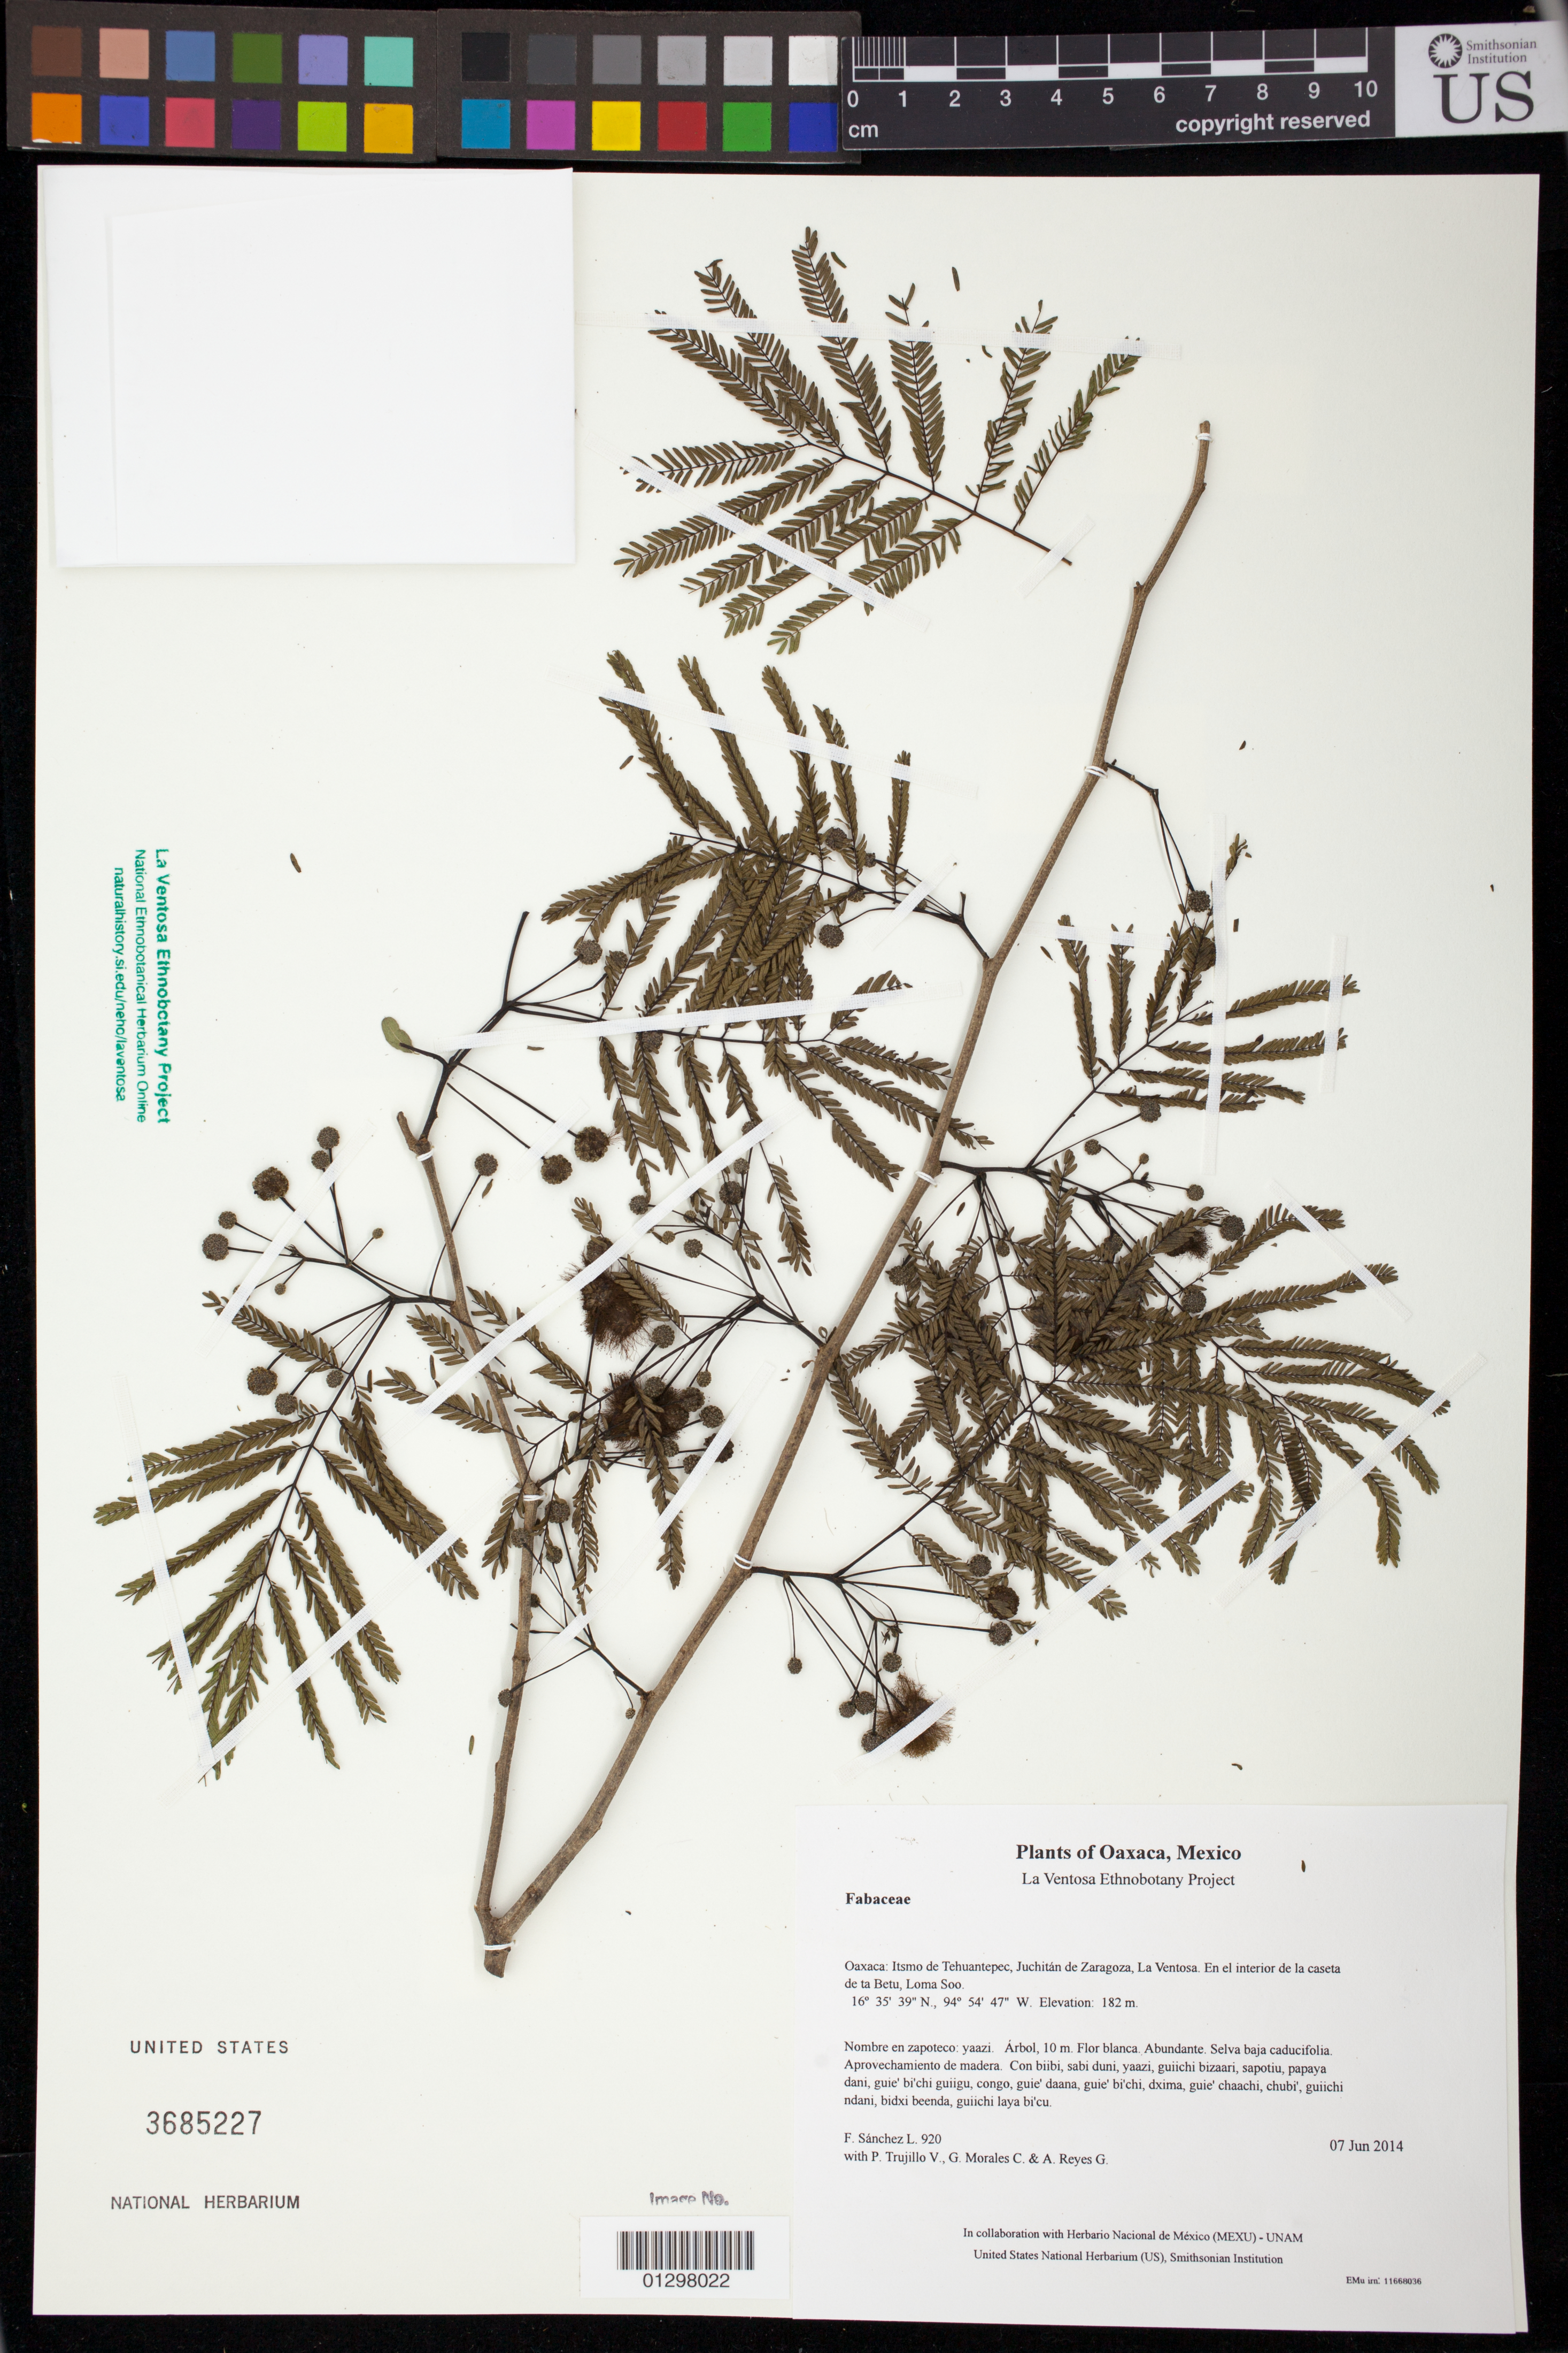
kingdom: Plantae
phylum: Tracheophyta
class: Magnoliopsida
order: Fabales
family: Fabaceae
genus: Lysiloma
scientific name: Lysiloma divaricatum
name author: (Jacq.) J.F. Macbr.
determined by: Cruz D., R.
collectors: F. Sánchez L., P. Trujillo V., G. Morales C. & A. Reyes G.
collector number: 920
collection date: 2014-06-07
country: Mexico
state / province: Oaxaca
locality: Itsmo de Tehuantepec, Juchitán de Zaragoza, La Ventosa. En el interior de la caseta de ta Betu, Loma Soo.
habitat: Selva baja caducifolia. Aprovechamiento de madera.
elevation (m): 182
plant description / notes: JEBOT, MEXU, SERO, US; Yaga. 10 m. Guie' naquichi'. Stale.; canelillo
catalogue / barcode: US 3685227